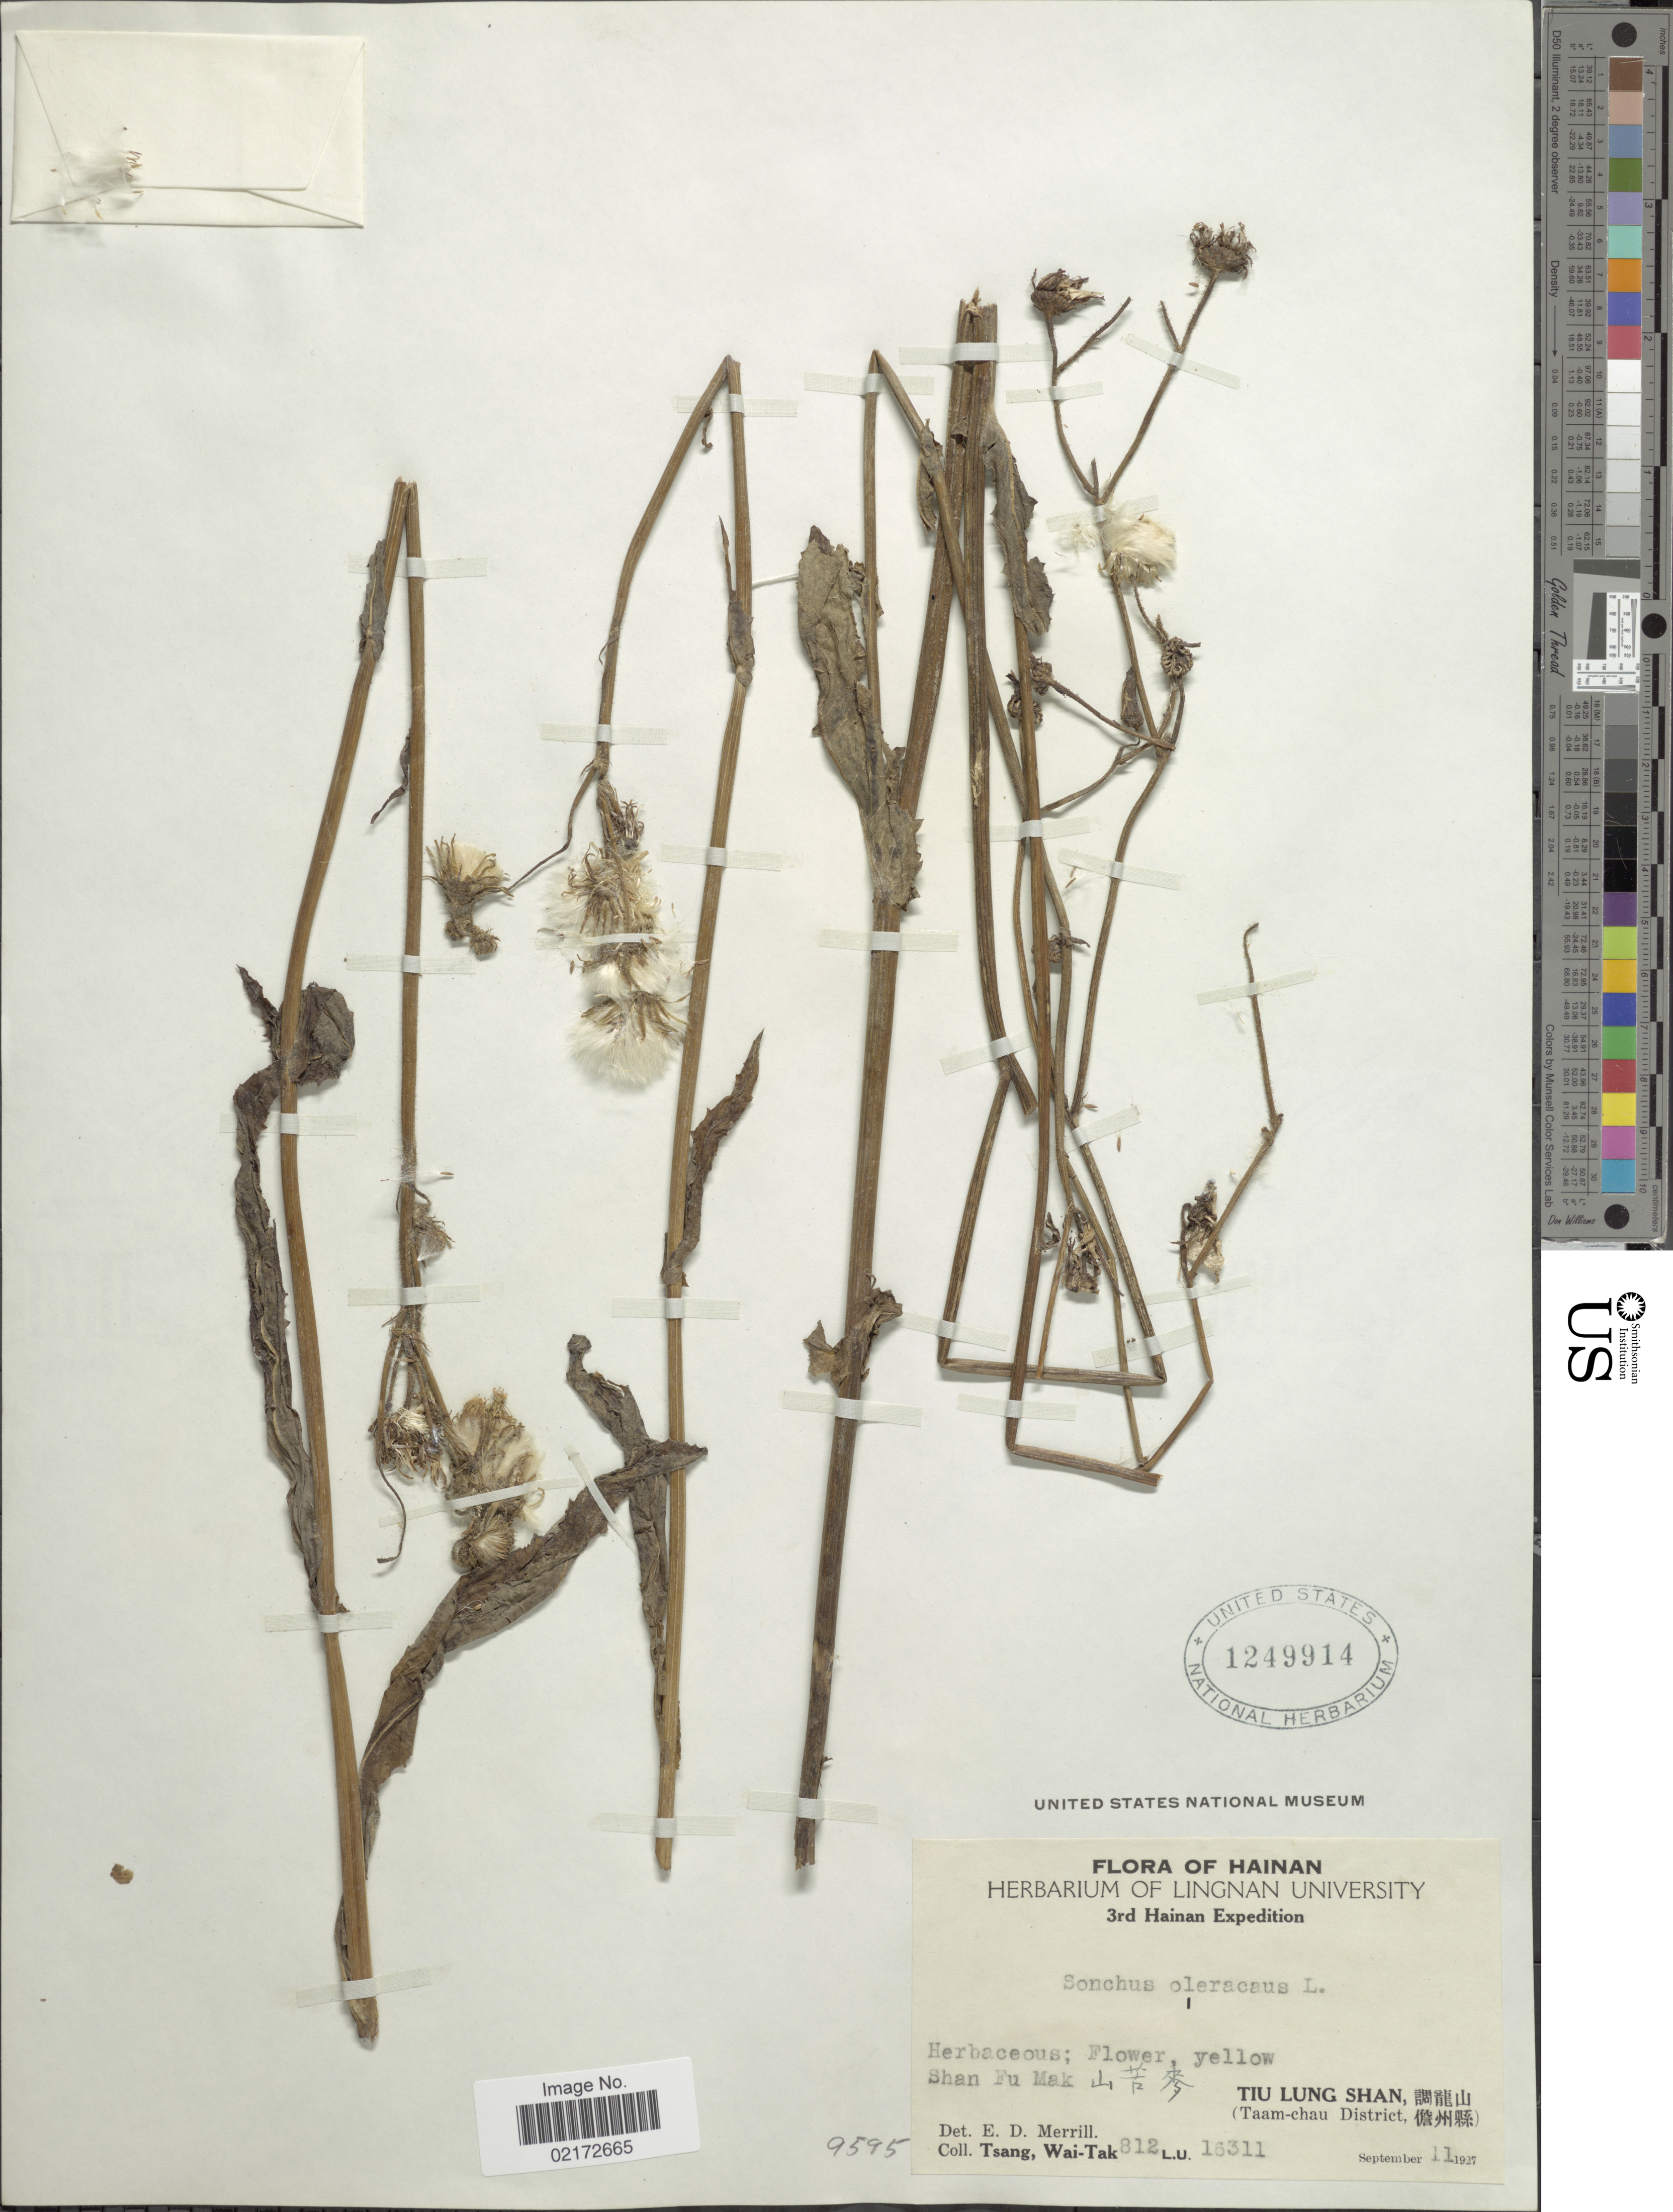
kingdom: Plantae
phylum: Tracheophyta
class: Magnoliopsida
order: Asterales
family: Asteraceae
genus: Sonchus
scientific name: Sonchus oleraceus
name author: L.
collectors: W. T. Tsang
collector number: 812/16311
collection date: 1927-09-11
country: China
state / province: Hainan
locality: Shan Fu Mak X. Tiu Lung Shan, X. (Taam-chau District, X)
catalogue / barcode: US 1249914